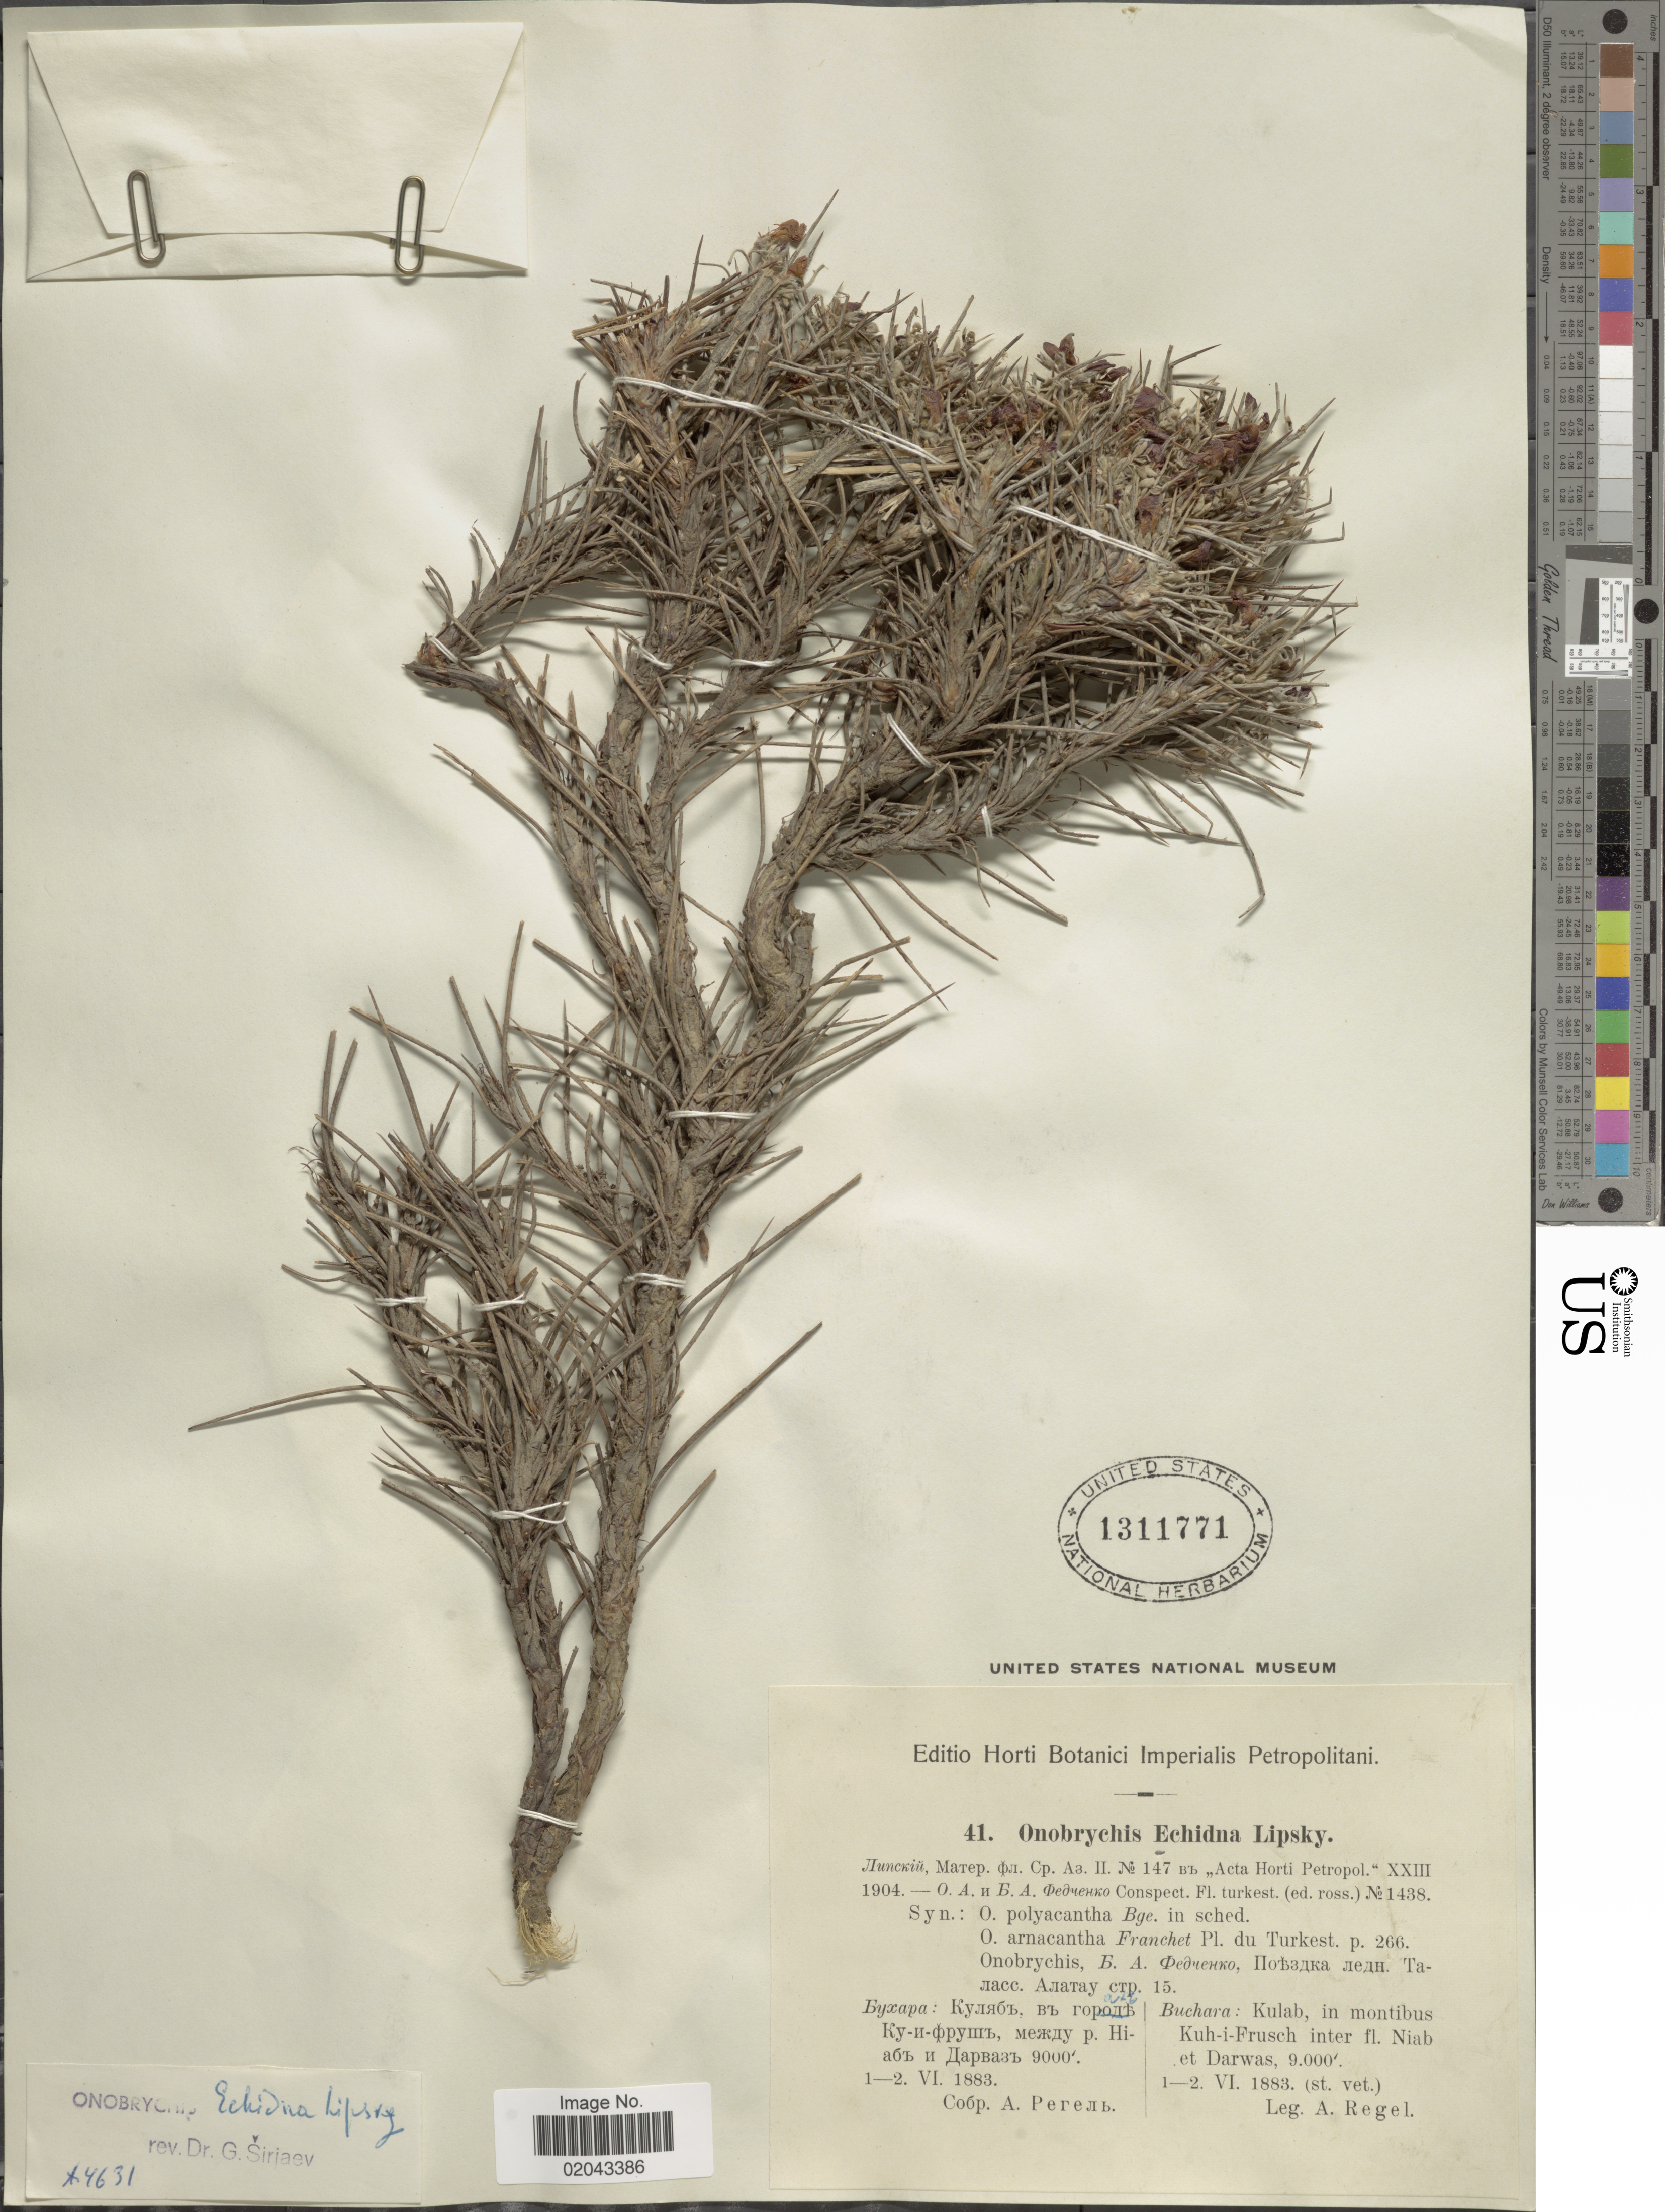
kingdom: Plantae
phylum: Tracheophyta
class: Magnoliopsida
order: Fabales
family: Fabaceae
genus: Onobrychis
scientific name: Onobrychis echidna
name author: Lipsky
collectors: A. Regel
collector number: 41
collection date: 1883-06-01/1883-06-02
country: Uzbekistan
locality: Buchara: Kulab, in montibus Kuh-i-Frusch inter fl. Niab et Darwas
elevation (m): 2743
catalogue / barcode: US 1311771